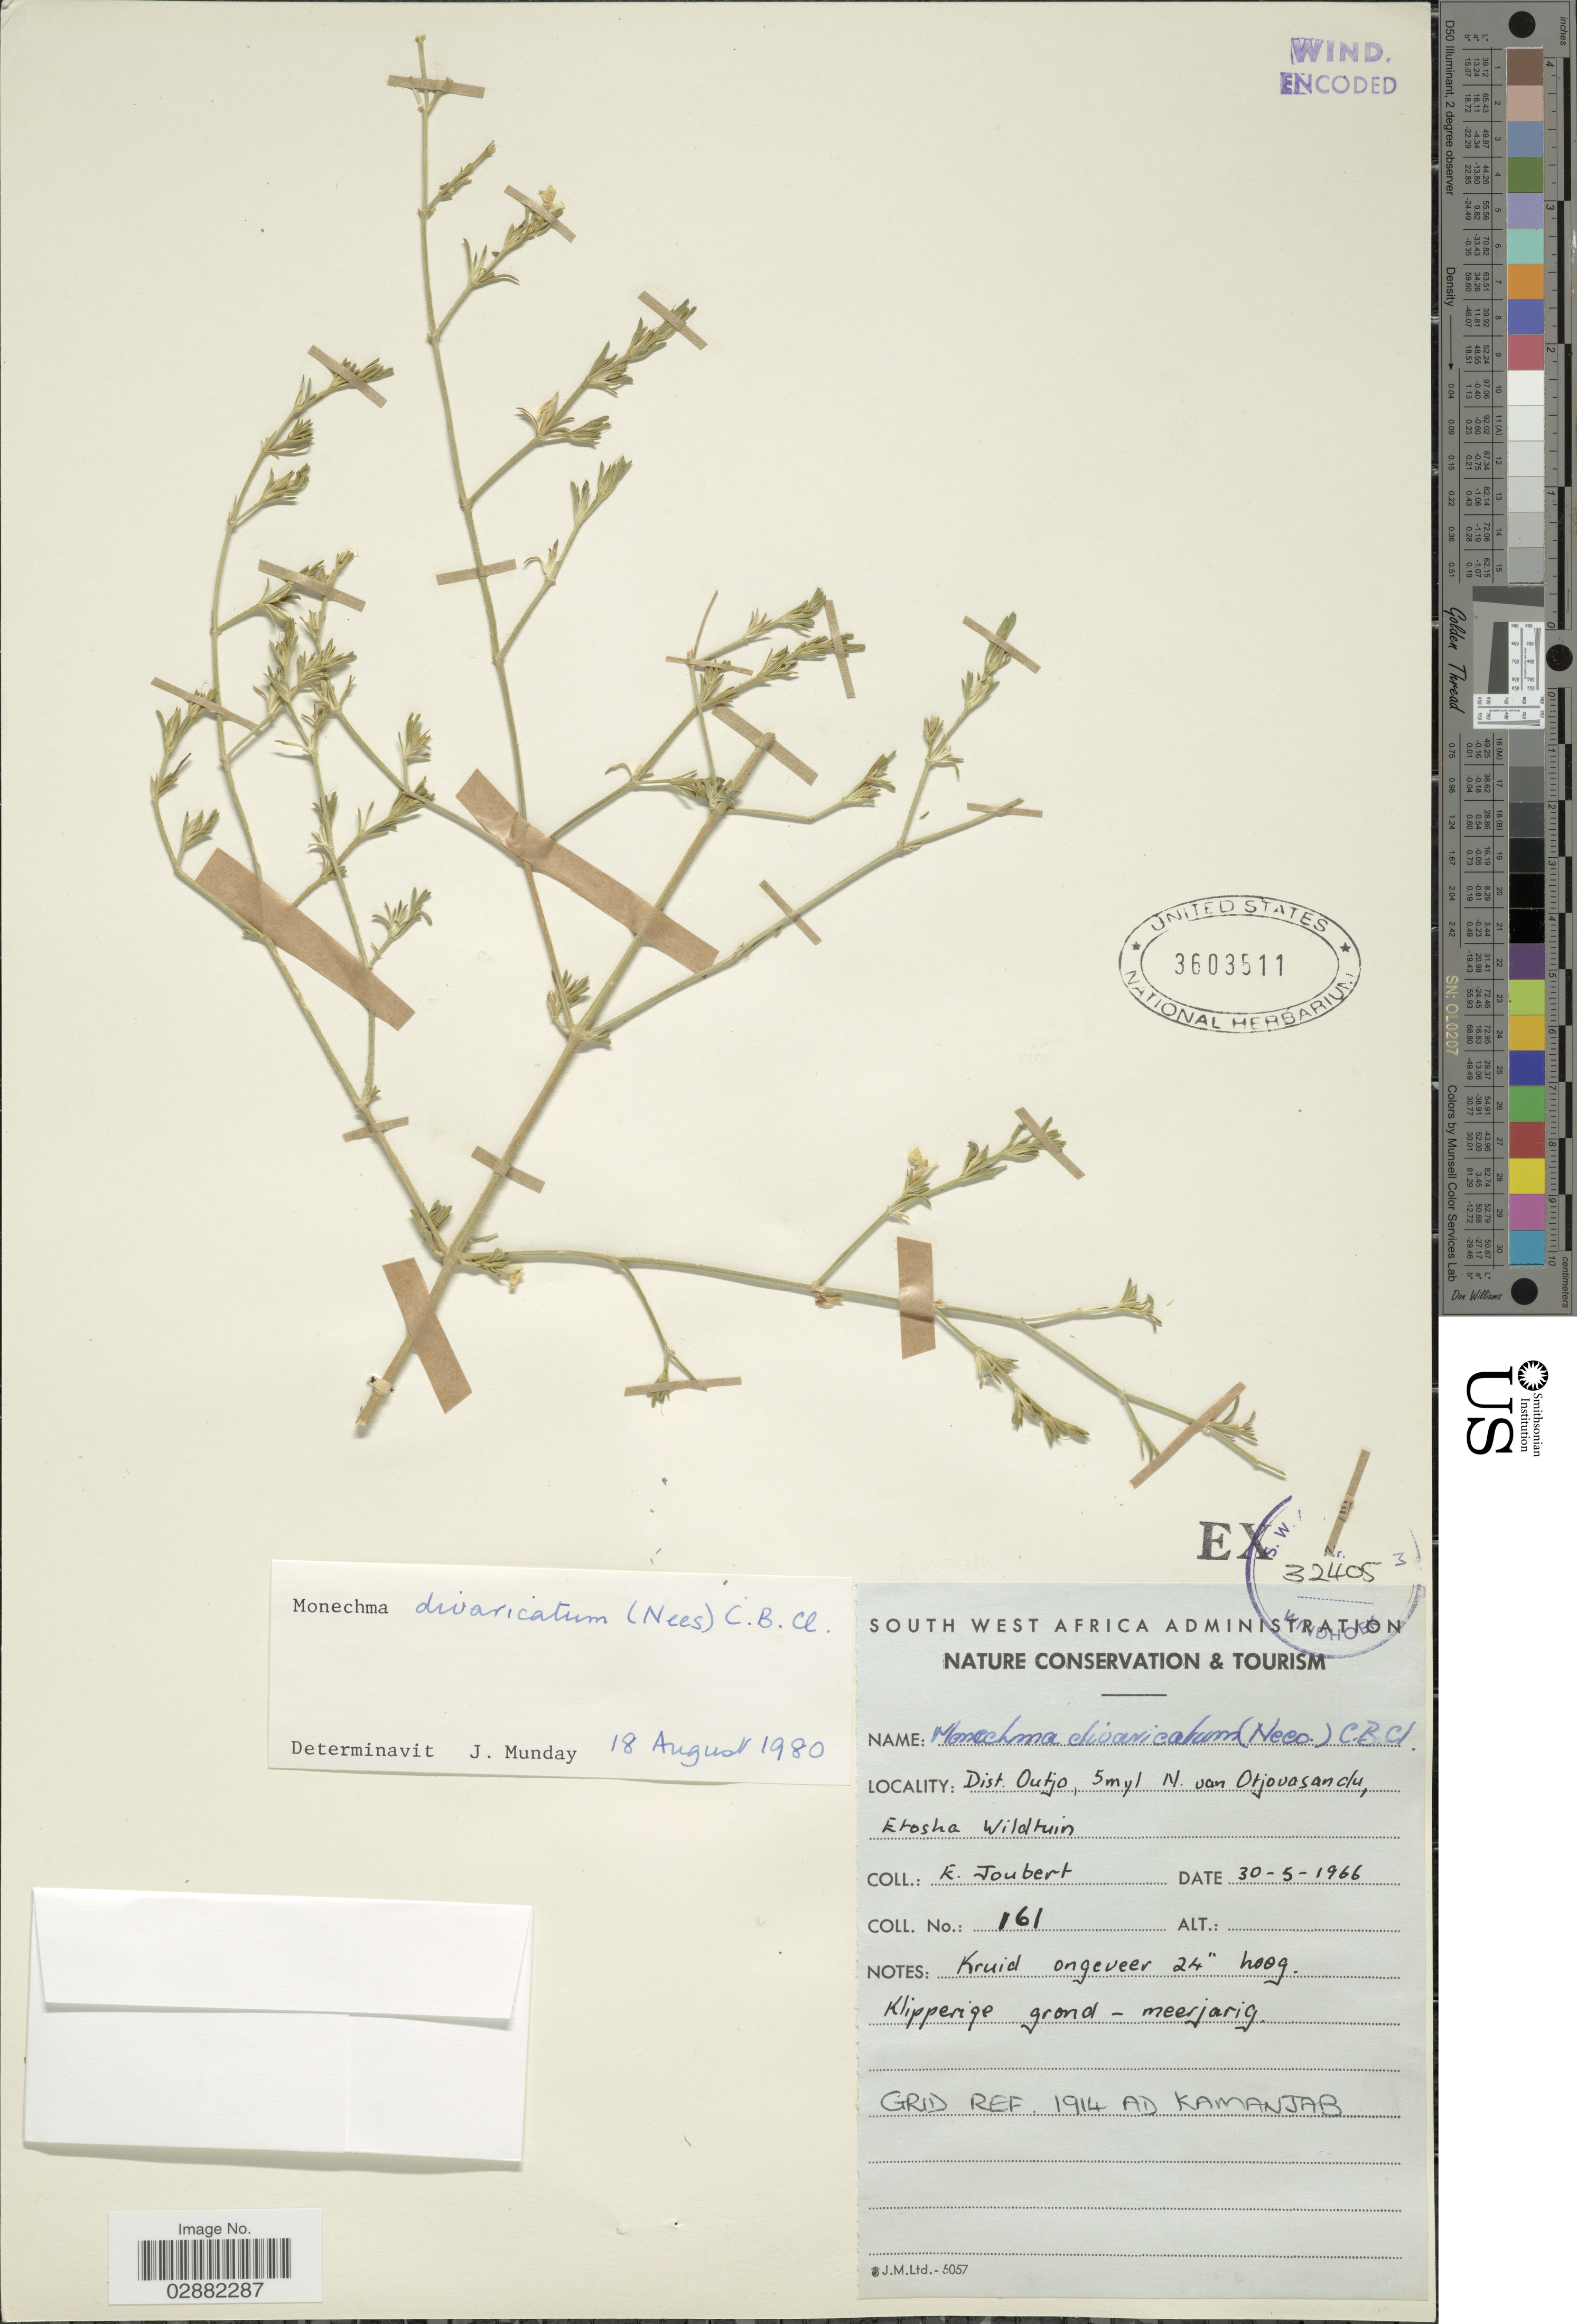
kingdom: Plantae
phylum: Tracheophyta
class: Magnoliopsida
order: Lamiales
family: Acanthaceae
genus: Justicia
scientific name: Justicia divaricata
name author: Willd. ex Nees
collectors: E. Joubert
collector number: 161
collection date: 1966-05-30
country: Namibia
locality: Dist. Outjo, 5 myl N. van Otjovasandu. Etosha Wildtuin.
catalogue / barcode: US 3603511